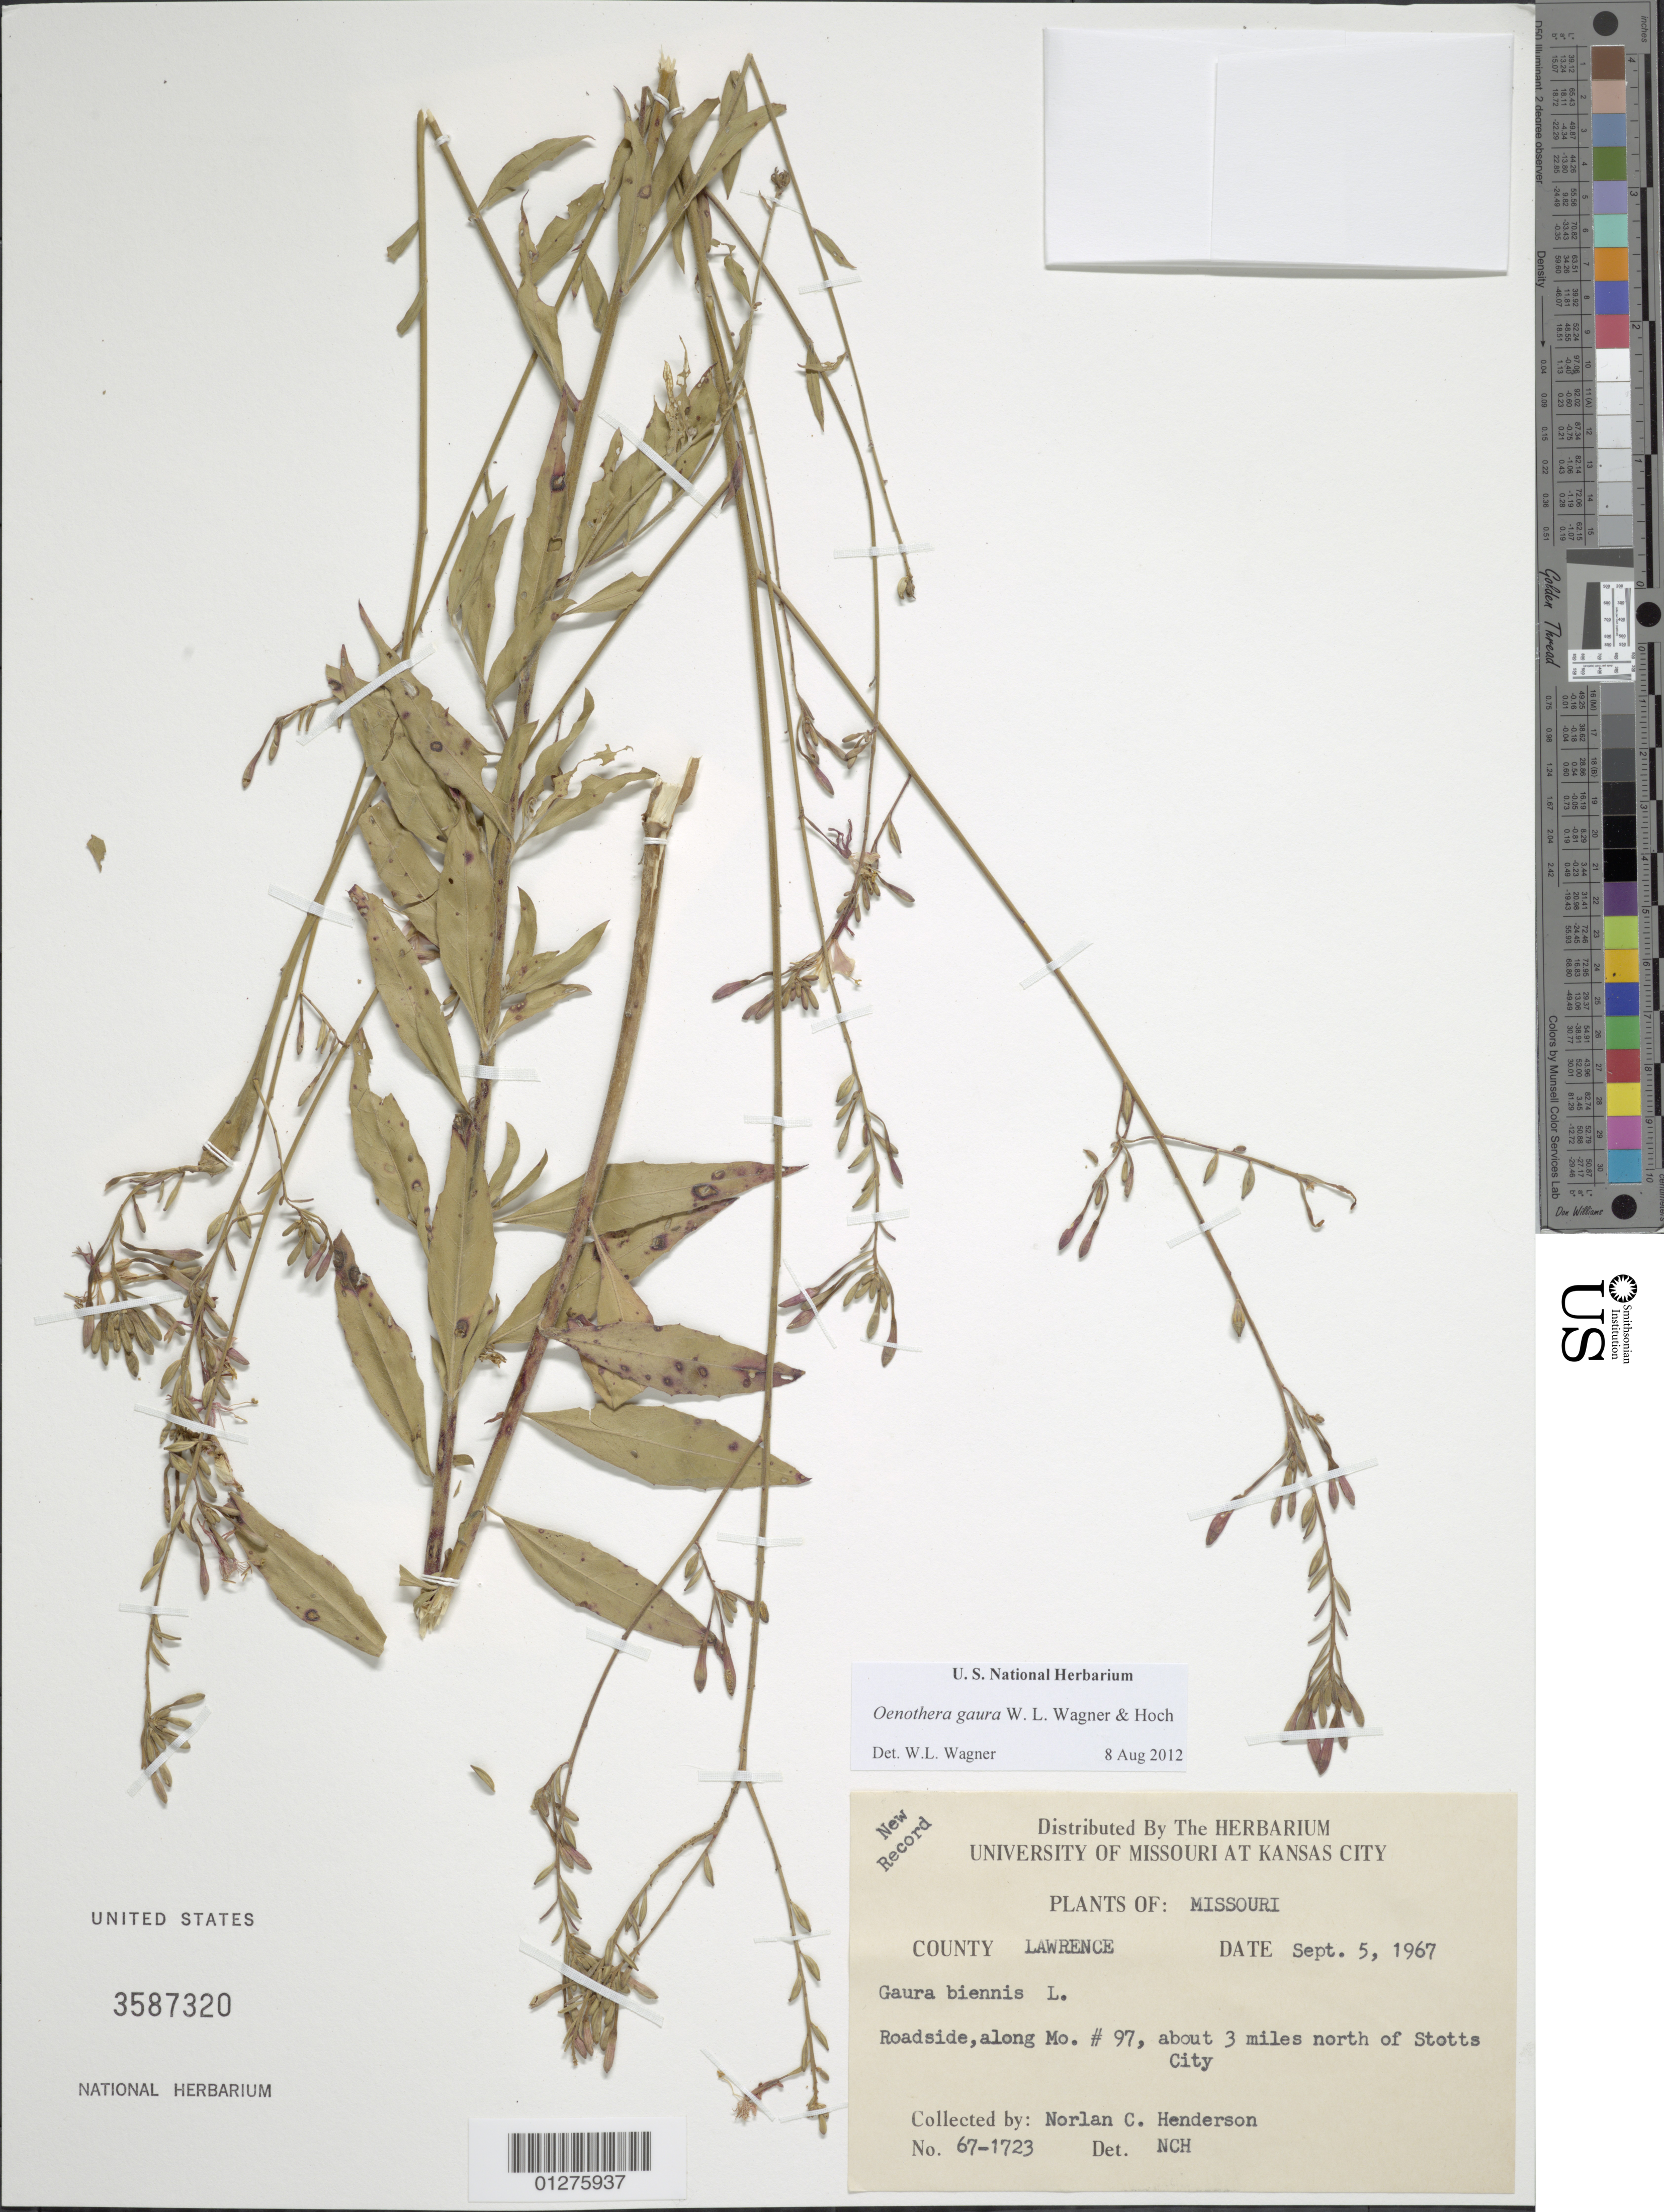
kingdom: Plantae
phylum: Tracheophyta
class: Magnoliopsida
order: Myrtales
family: Onagraceae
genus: Oenothera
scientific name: Oenothera gaura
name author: W.L. Wagner & Hoch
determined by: Wagner, W. L., (BOT), Smithsonian Institution - National Museum of Natural History (UNITED STATES)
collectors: N. C. Henderson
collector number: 67-1723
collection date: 1967-09-05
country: United States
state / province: Missouri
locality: Along Mo#97, abpout 3 miles north of Stotts City.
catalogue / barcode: US 3587320